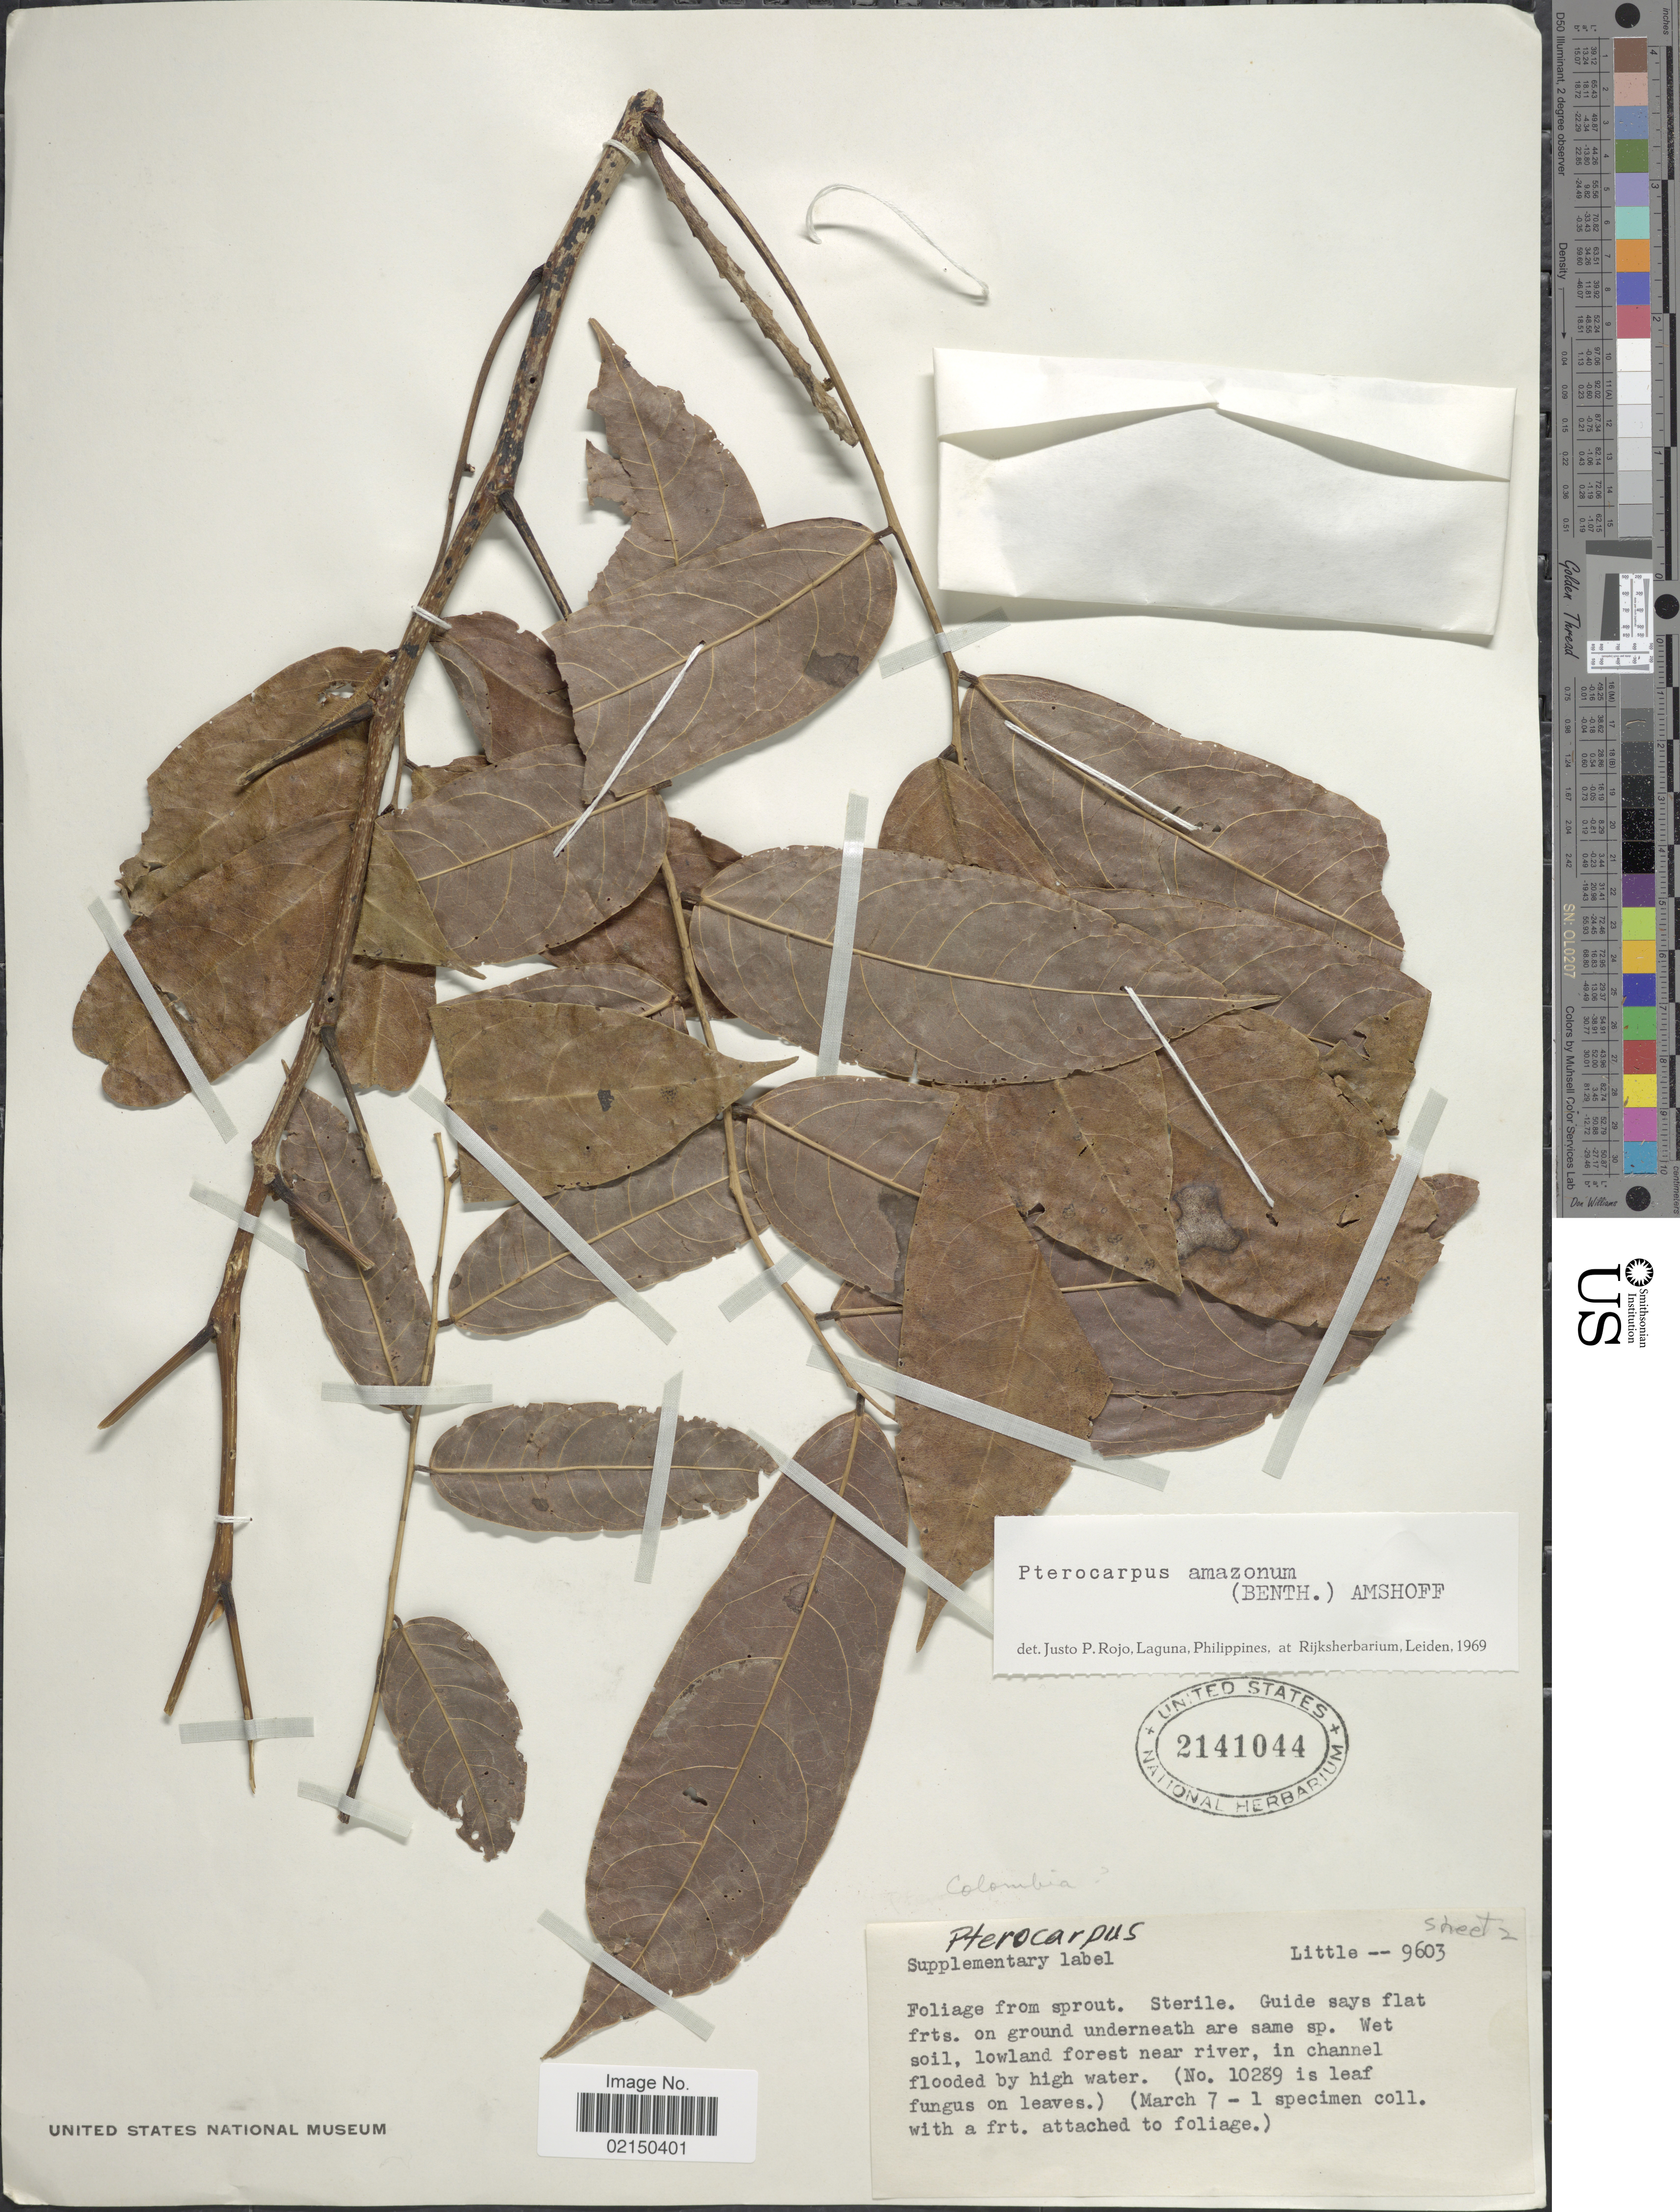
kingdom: Plantae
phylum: Tracheophyta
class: Magnoliopsida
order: Fabales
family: Fabaceae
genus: Pterocarpus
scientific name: Pterocarpus amazonum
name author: (Benth.) Amshoff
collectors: Little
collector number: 9603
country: Colombia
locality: Near river, in channel by high water.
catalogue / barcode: US 2141044